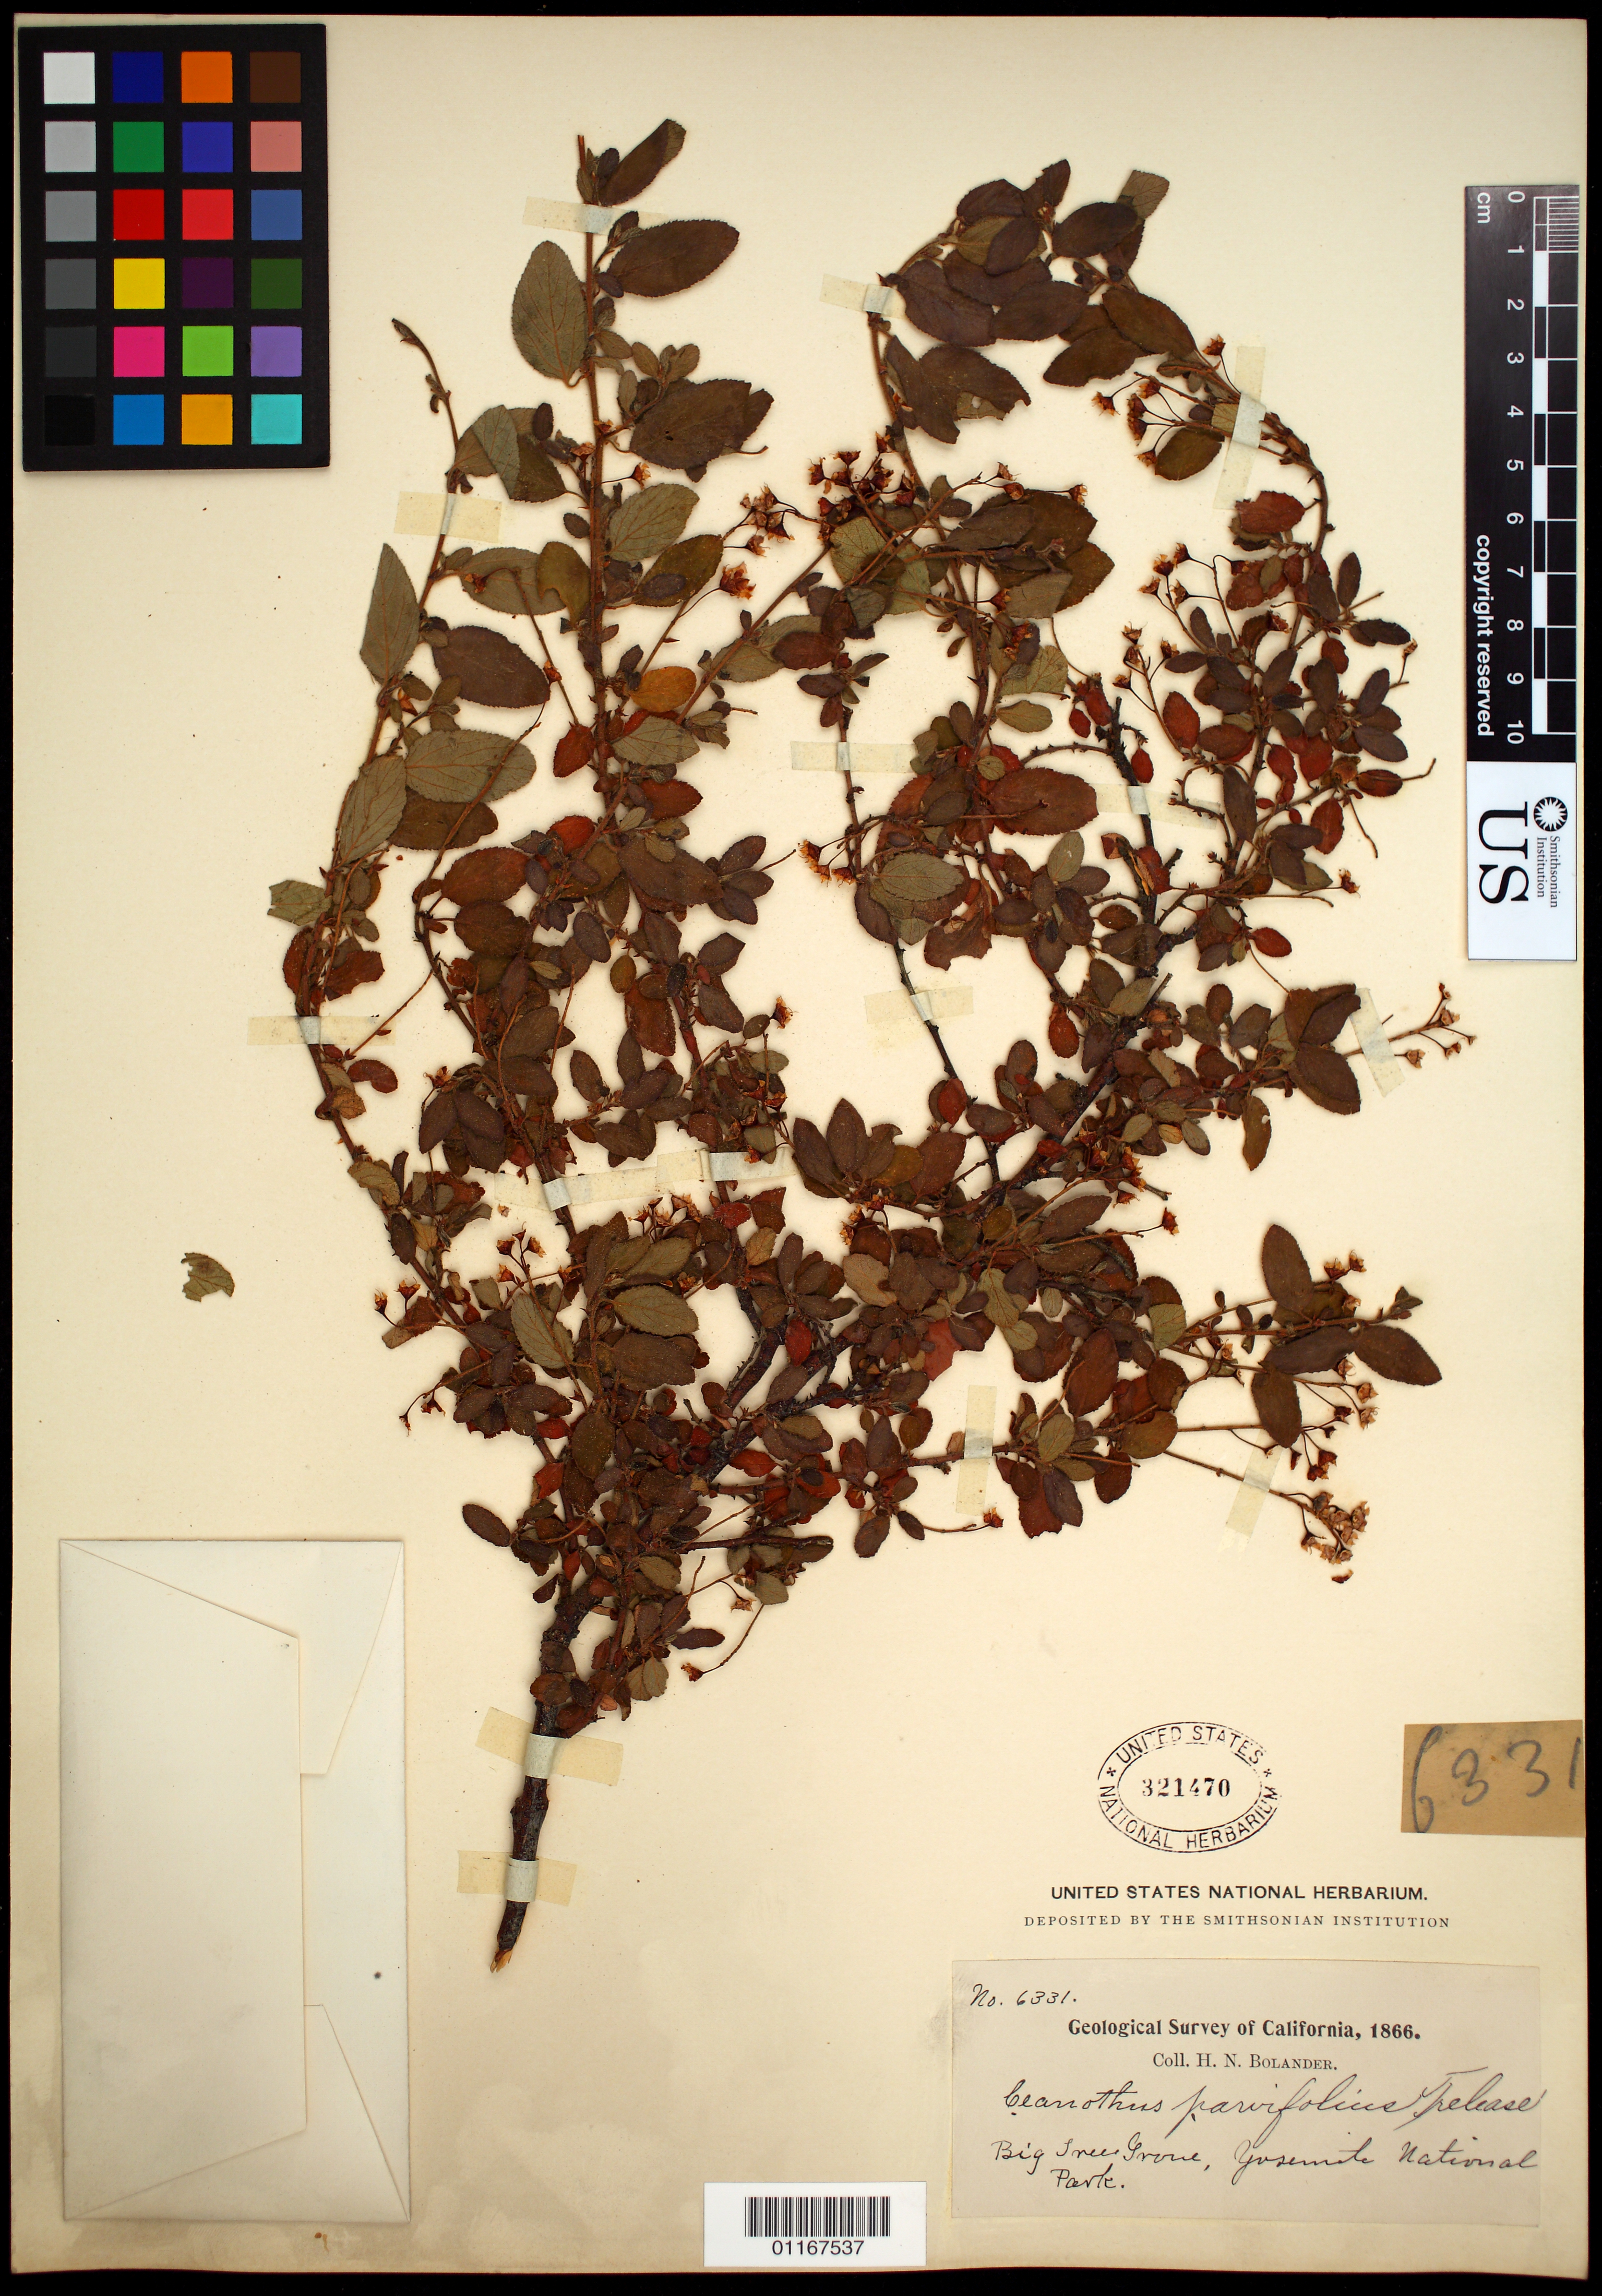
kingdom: Plantae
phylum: Tracheophyta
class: Magnoliopsida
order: Rosales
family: Rhamnaceae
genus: Ceanothus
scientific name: Ceanothus parvifolius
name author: (S. Watson) Trel.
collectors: H. Bolander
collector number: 6331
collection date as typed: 1866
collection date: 1866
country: United States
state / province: California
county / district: Mariposa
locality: Big Tree Grove, Yosemite National Park.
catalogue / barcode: US 321470